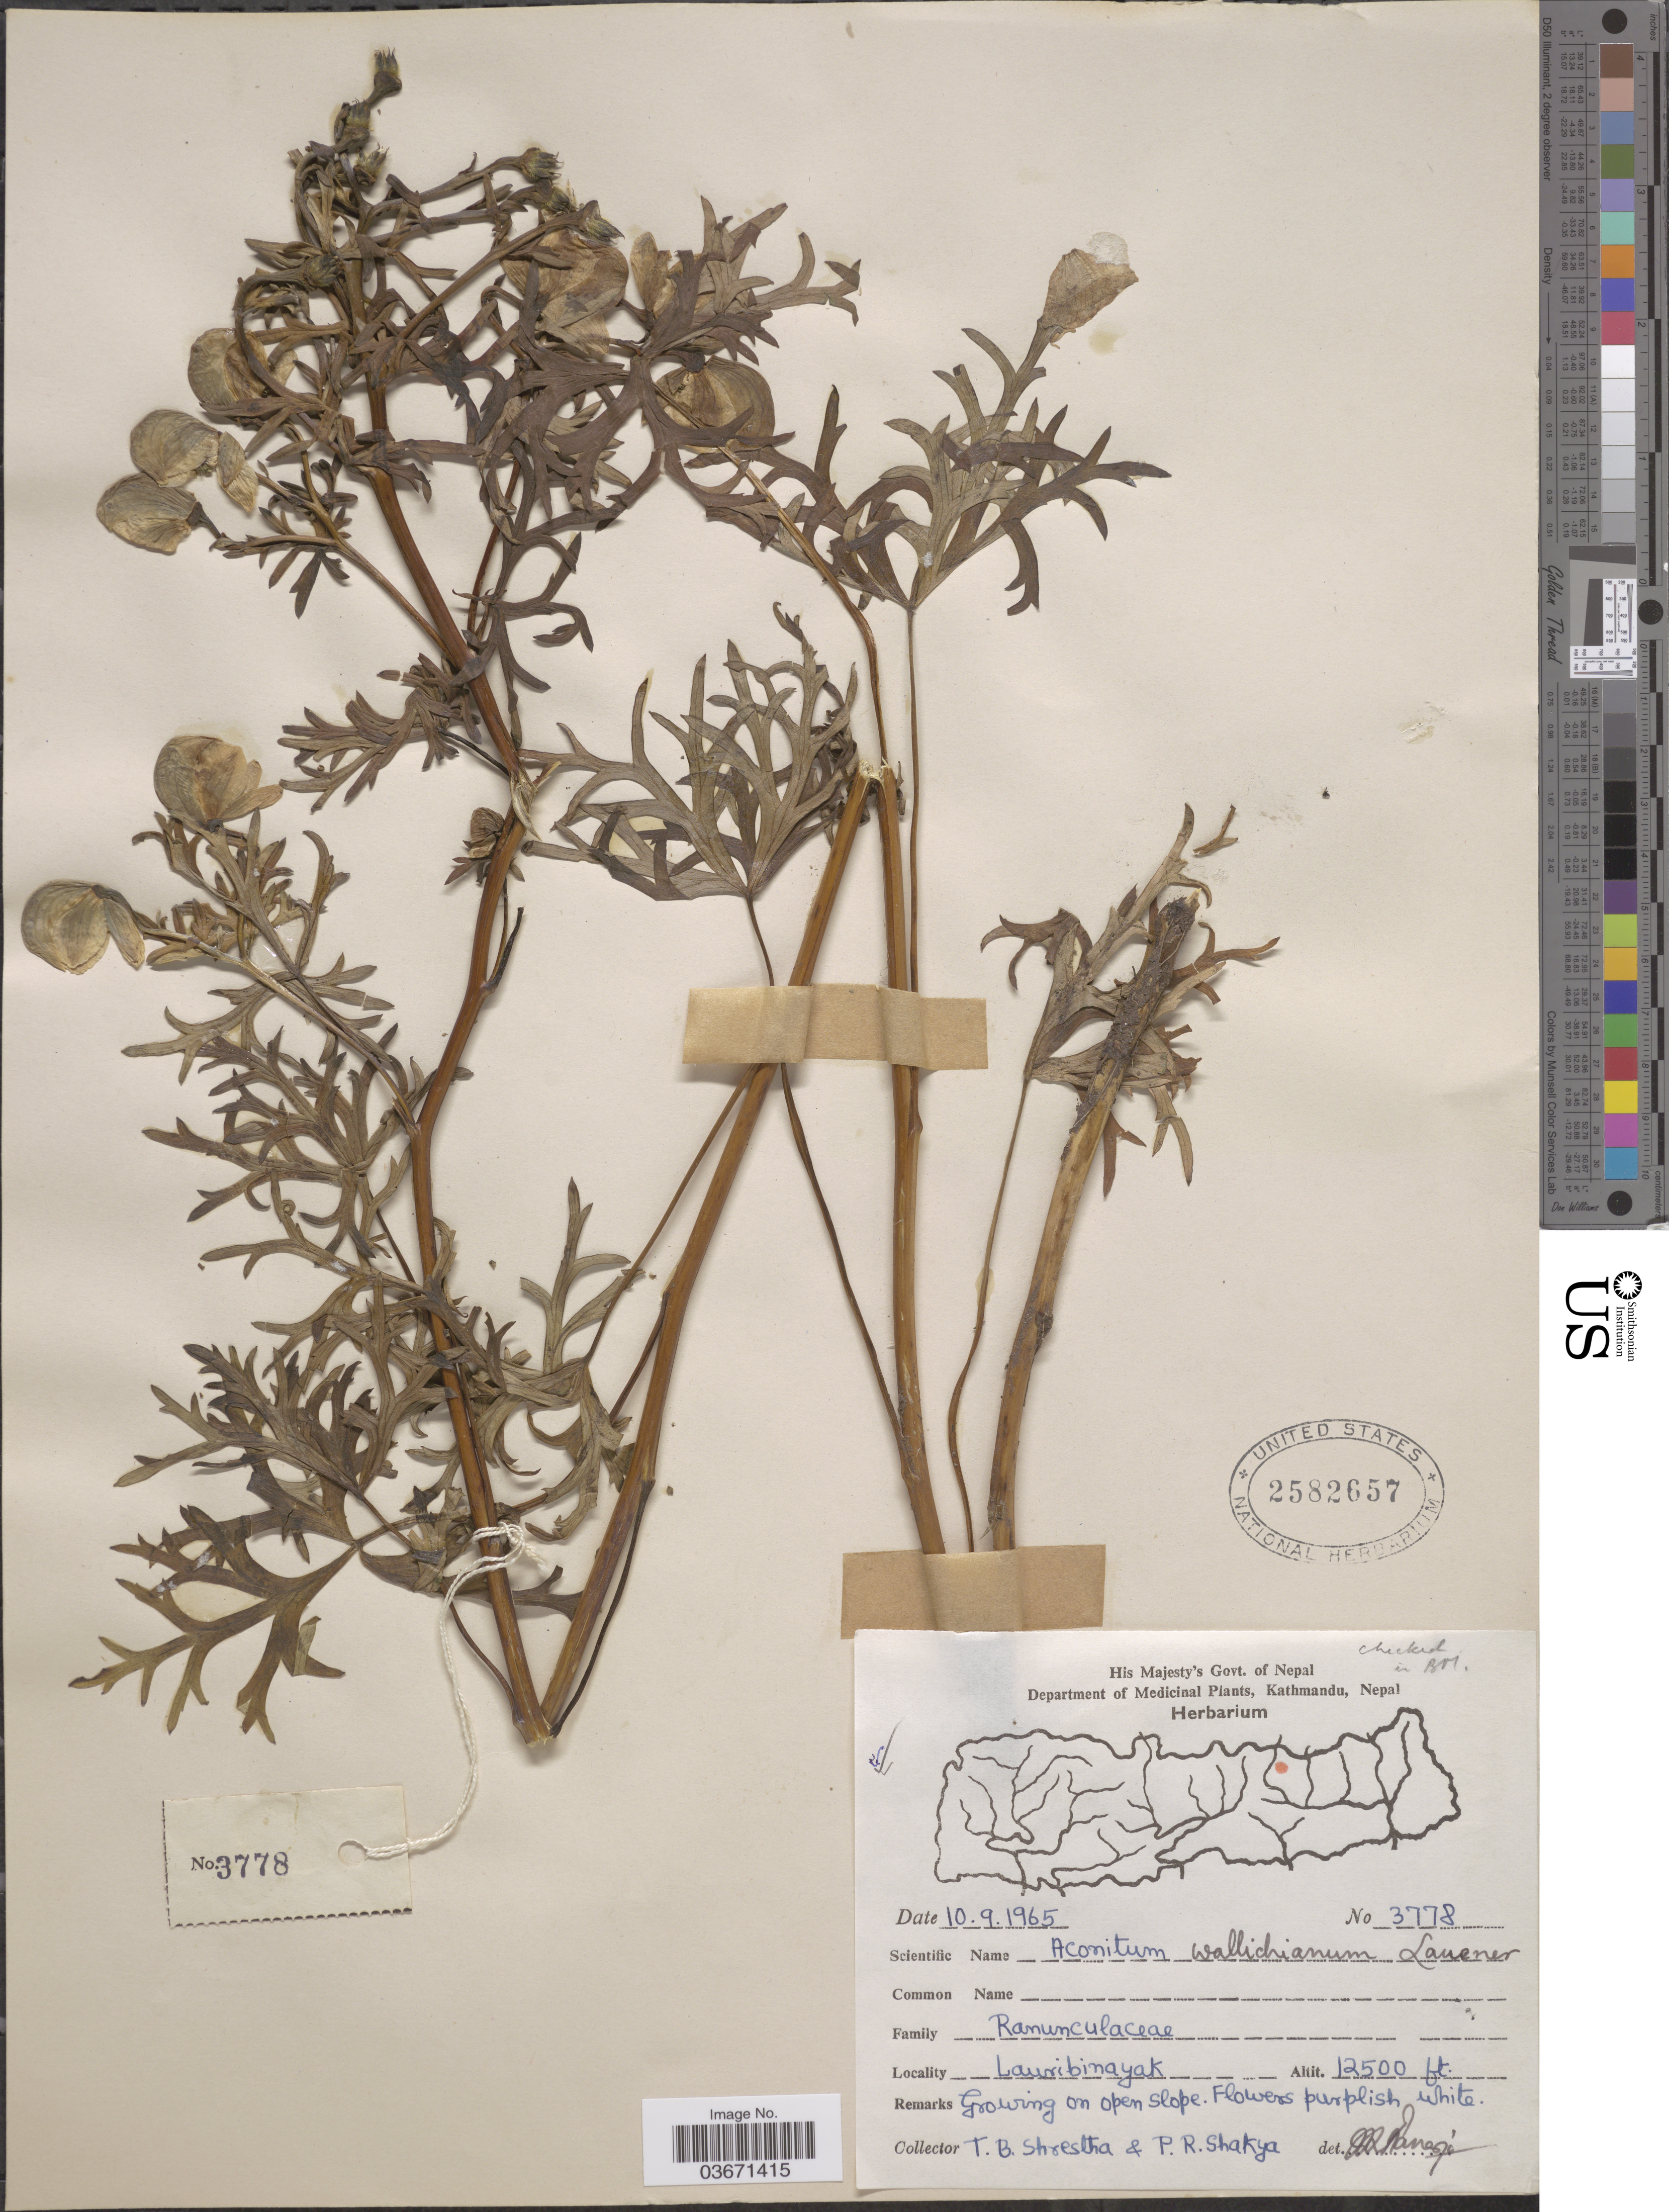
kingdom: Plantae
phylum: Tracheophyta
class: Magnoliopsida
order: Ranunculales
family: Ranunculaceae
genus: Aconitum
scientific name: Aconitum wallichianum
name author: Lauener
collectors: T. B. Shrestha & P. Shakya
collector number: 3778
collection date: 1965-09-10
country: Nepal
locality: Lauribinayak.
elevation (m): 3810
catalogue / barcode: US 2582657